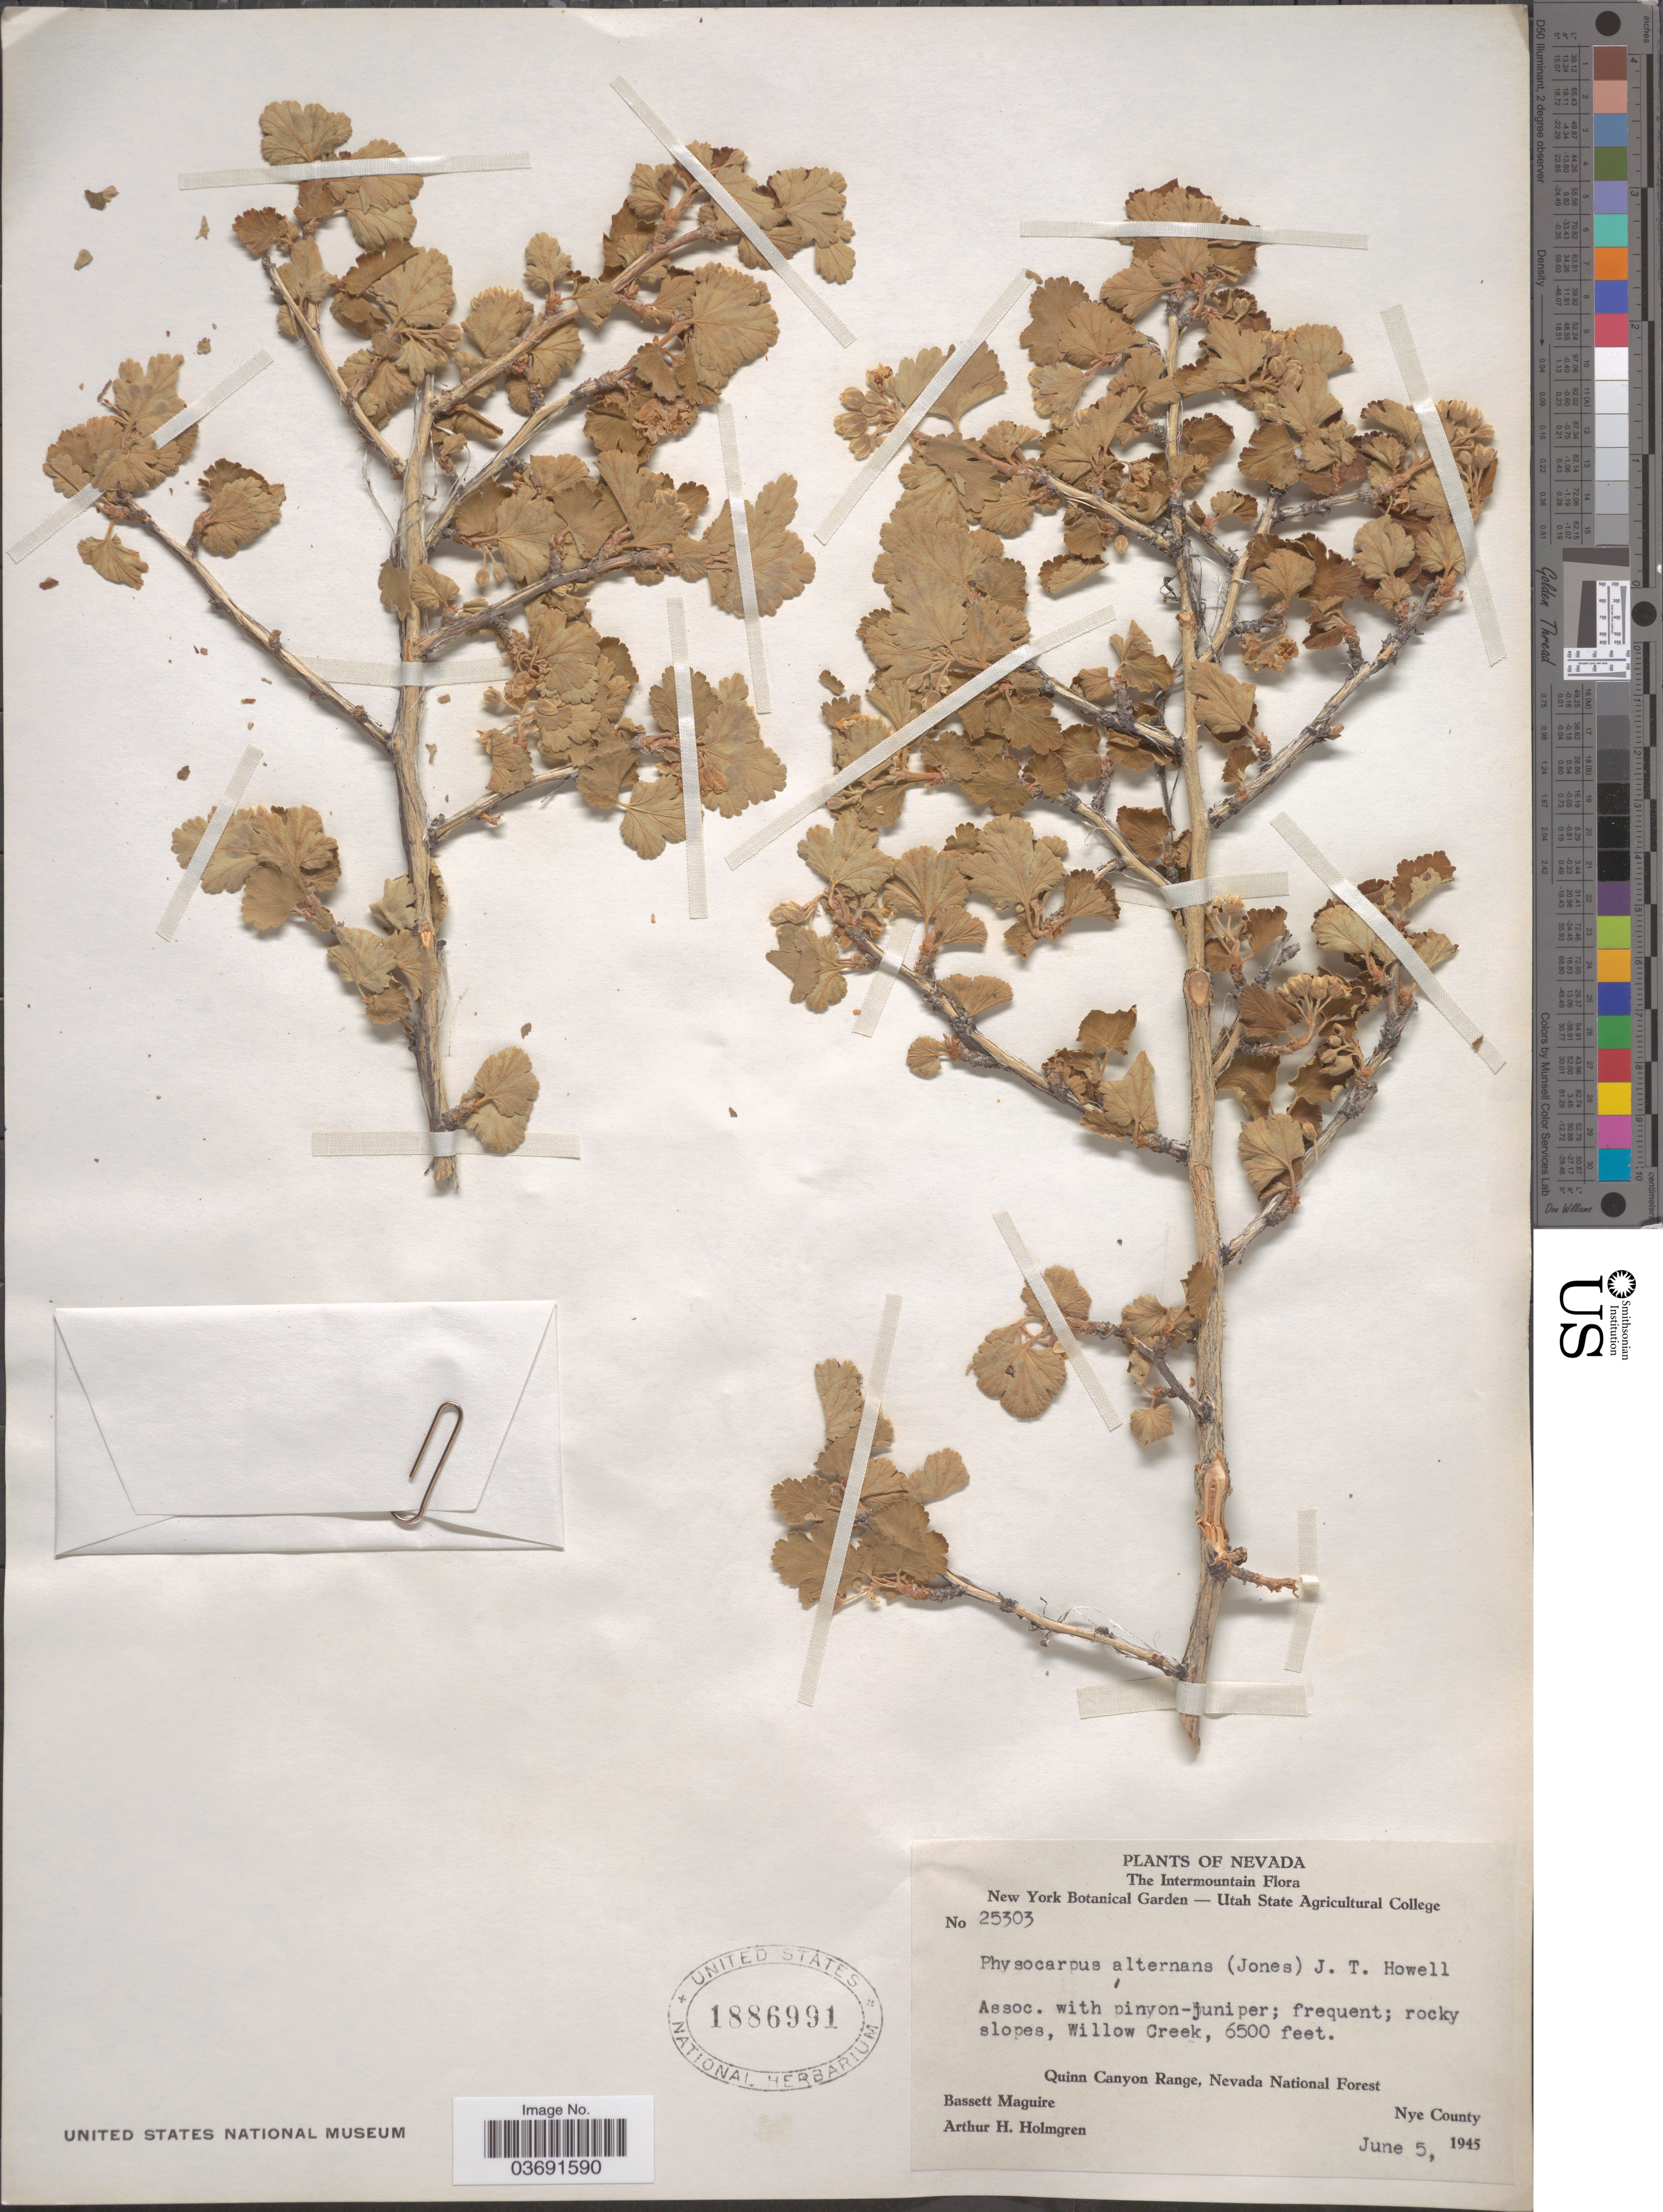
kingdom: Plantae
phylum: Tracheophyta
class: Magnoliopsida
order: Rosales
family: Rosaceae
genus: Physocarpus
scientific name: Physocarpus alternans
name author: (M.E. Jones) J.T. Howell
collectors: B. Maguire & A. H. Holmgren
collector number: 25303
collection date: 1945-06-05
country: United States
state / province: Nevada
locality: The Intermountain. Willow Creek, Quinn Canyon Range, Nevada National Forest, Nye County.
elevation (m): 1981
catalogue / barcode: US 1886991